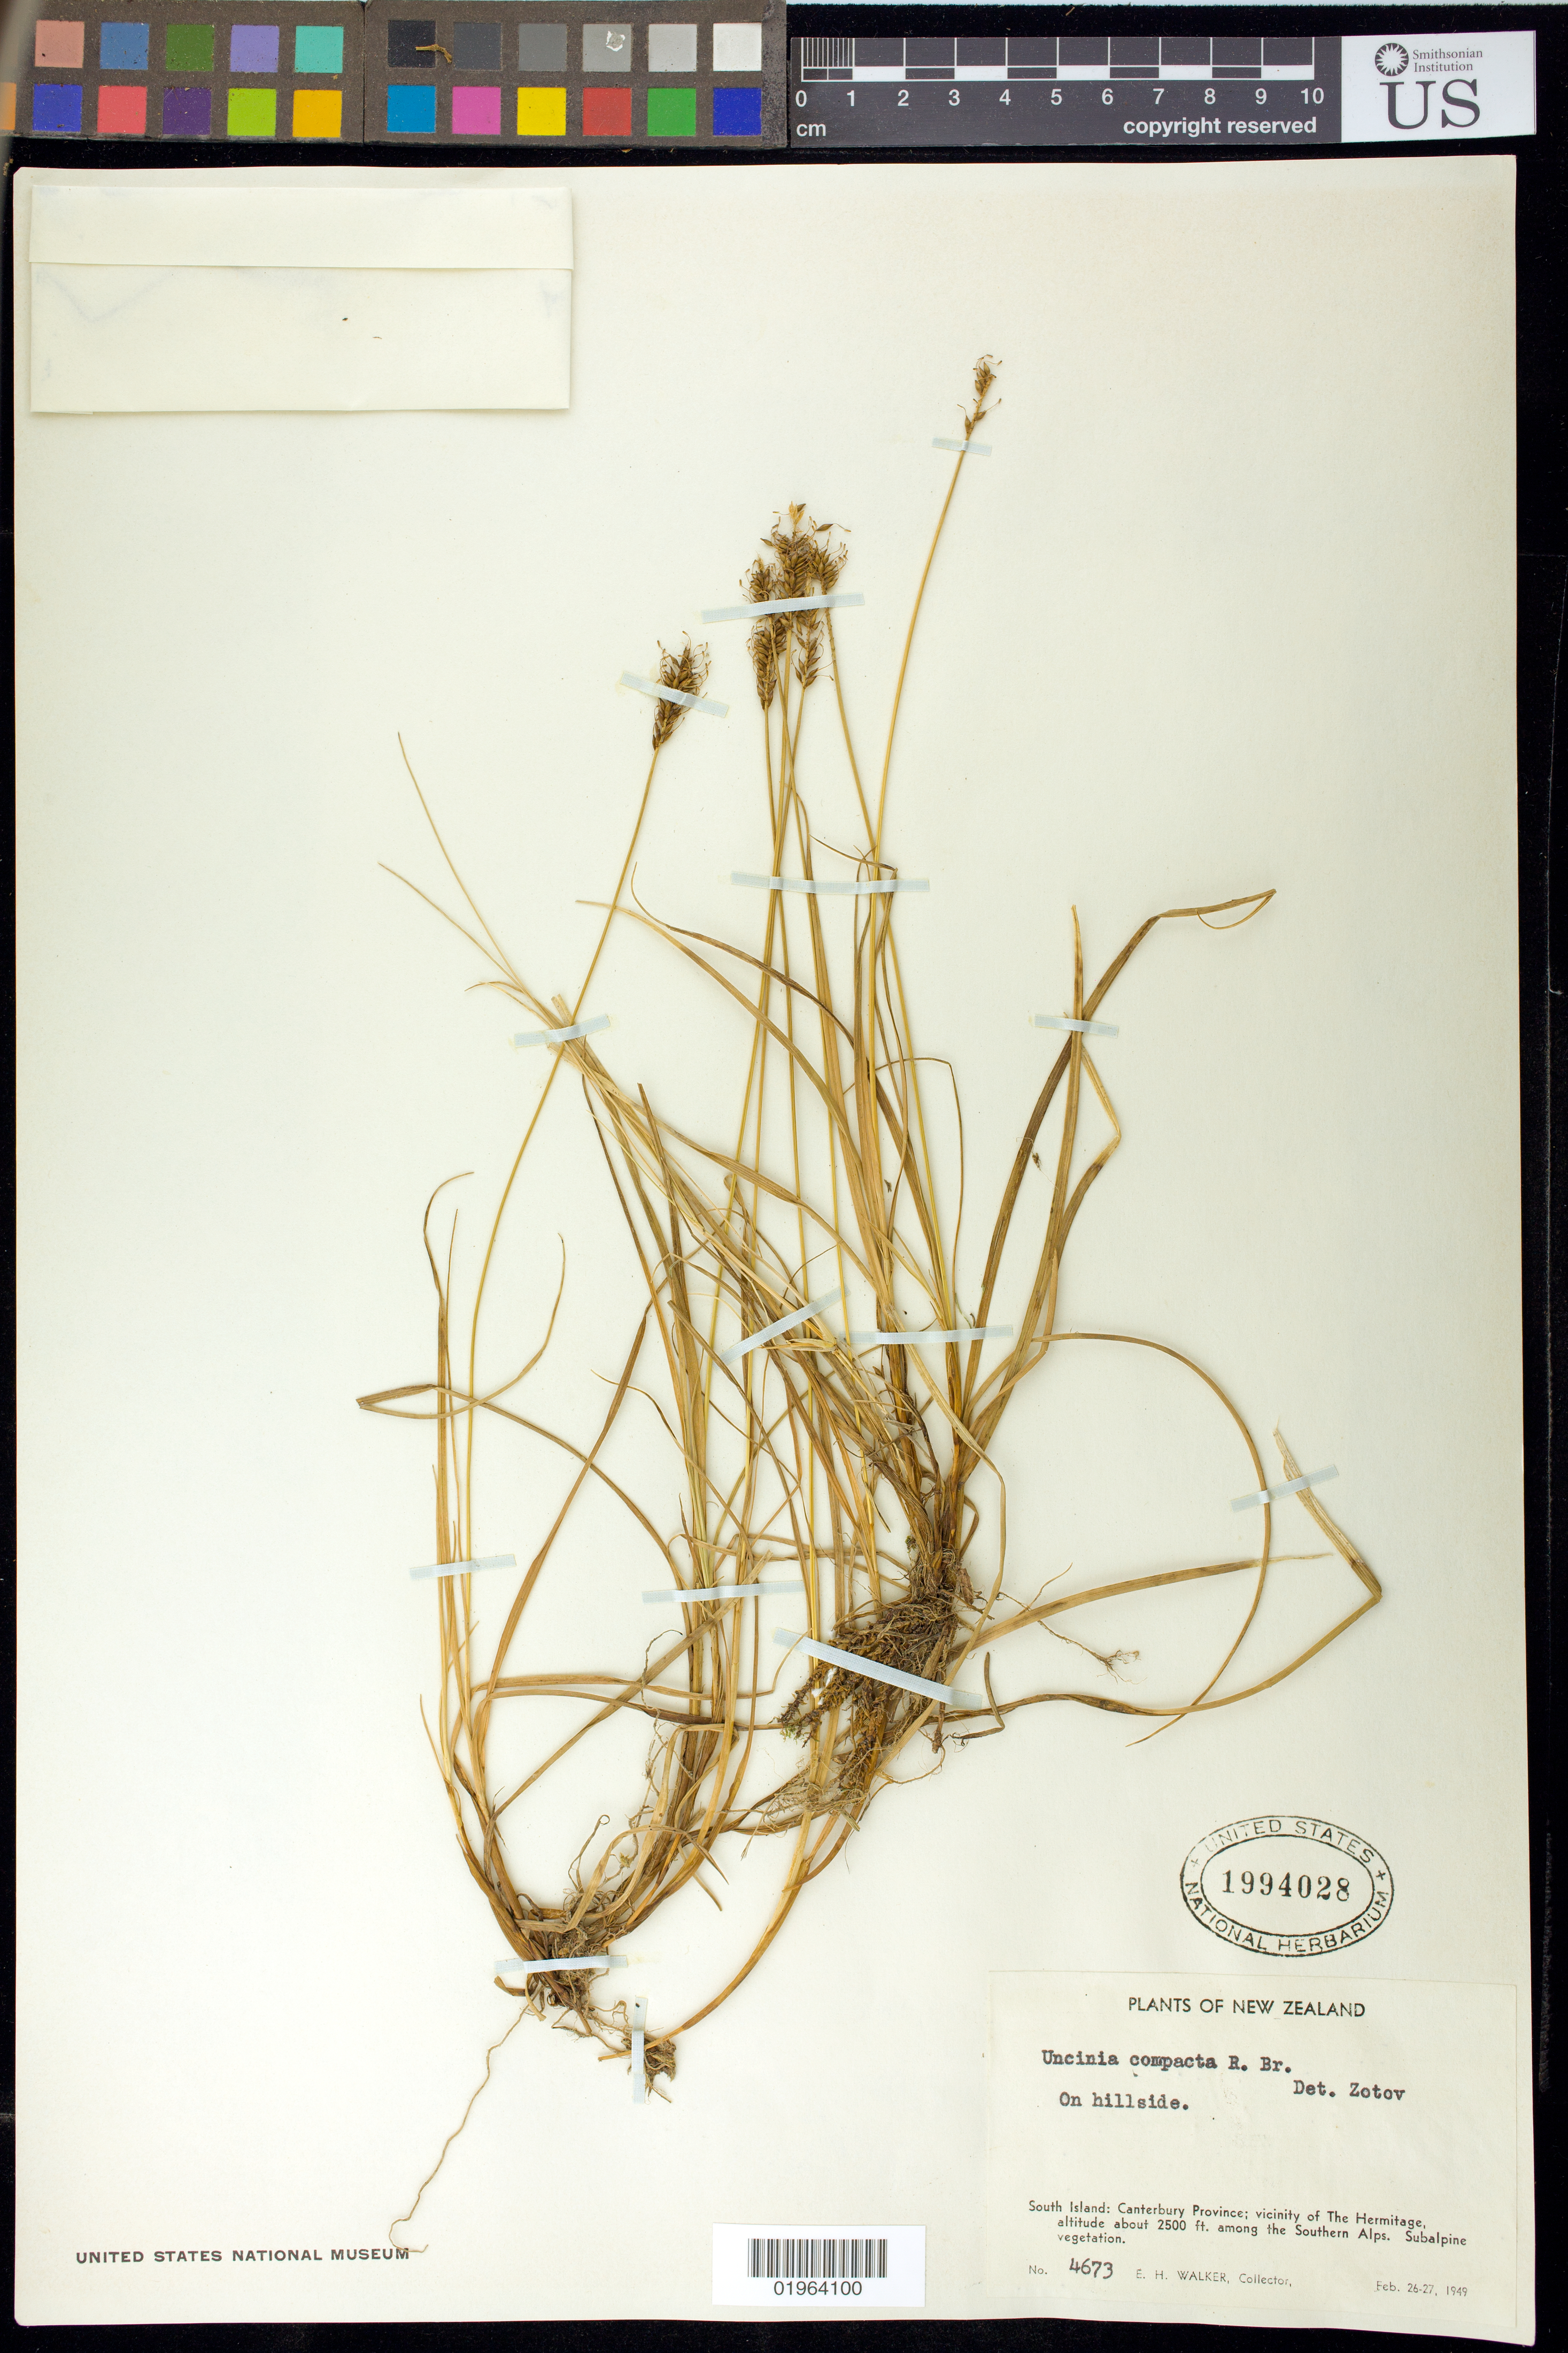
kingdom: Plantae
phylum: Tracheophyta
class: Liliopsida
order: Poales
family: Cyperaceae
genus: Carex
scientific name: Carex austrocompacta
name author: K.L. Wilson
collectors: E. H. Walker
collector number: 4673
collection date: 1949-02-26/1949-02-27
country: New Zealand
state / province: Canterbury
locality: South Island: vicinity of The Hermitage, among the Southern Alps.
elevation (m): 762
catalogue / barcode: US 1994028